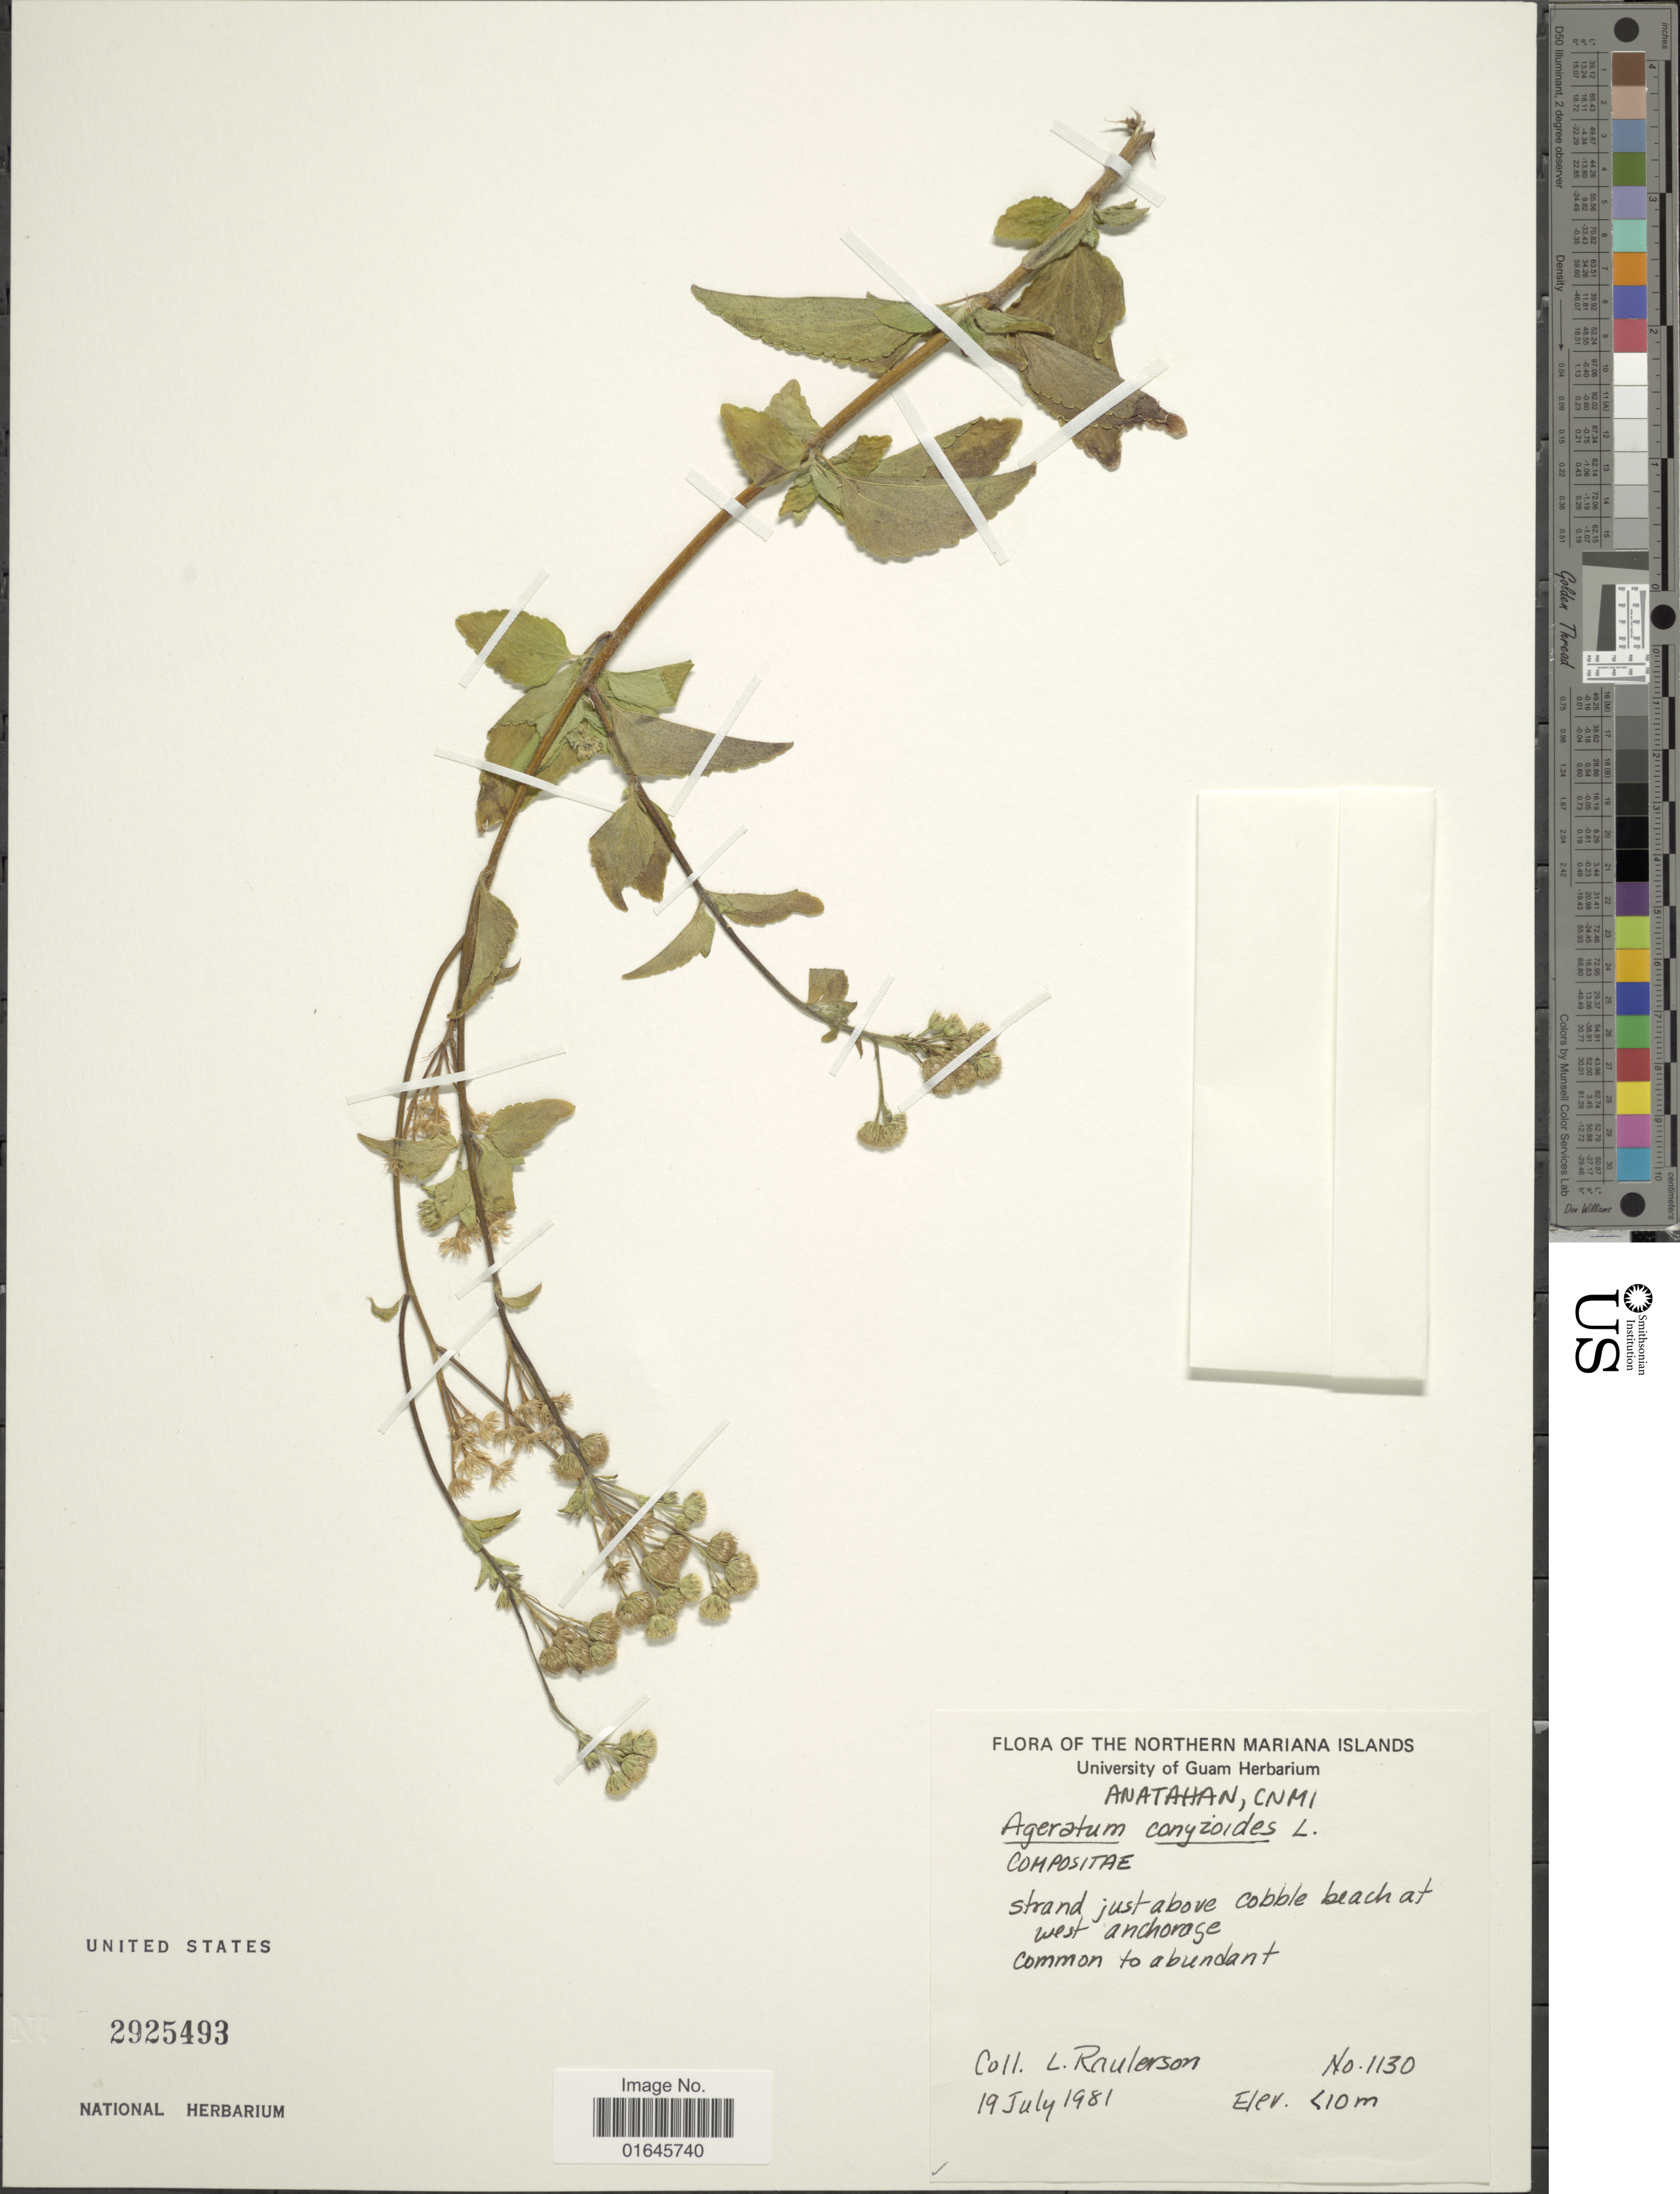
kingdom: Plantae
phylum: Tracheophyta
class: Magnoliopsida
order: Asterales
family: Asteraceae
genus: Ageratum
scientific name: Ageratum conyzoides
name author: L.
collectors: L. Raulerson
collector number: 1130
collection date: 1981-07-19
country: Northern Mariana Islands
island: Anatahan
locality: Anatahan, Strand just above cobble beach at west Anchoroge [interpreted]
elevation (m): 10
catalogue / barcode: US 2925493